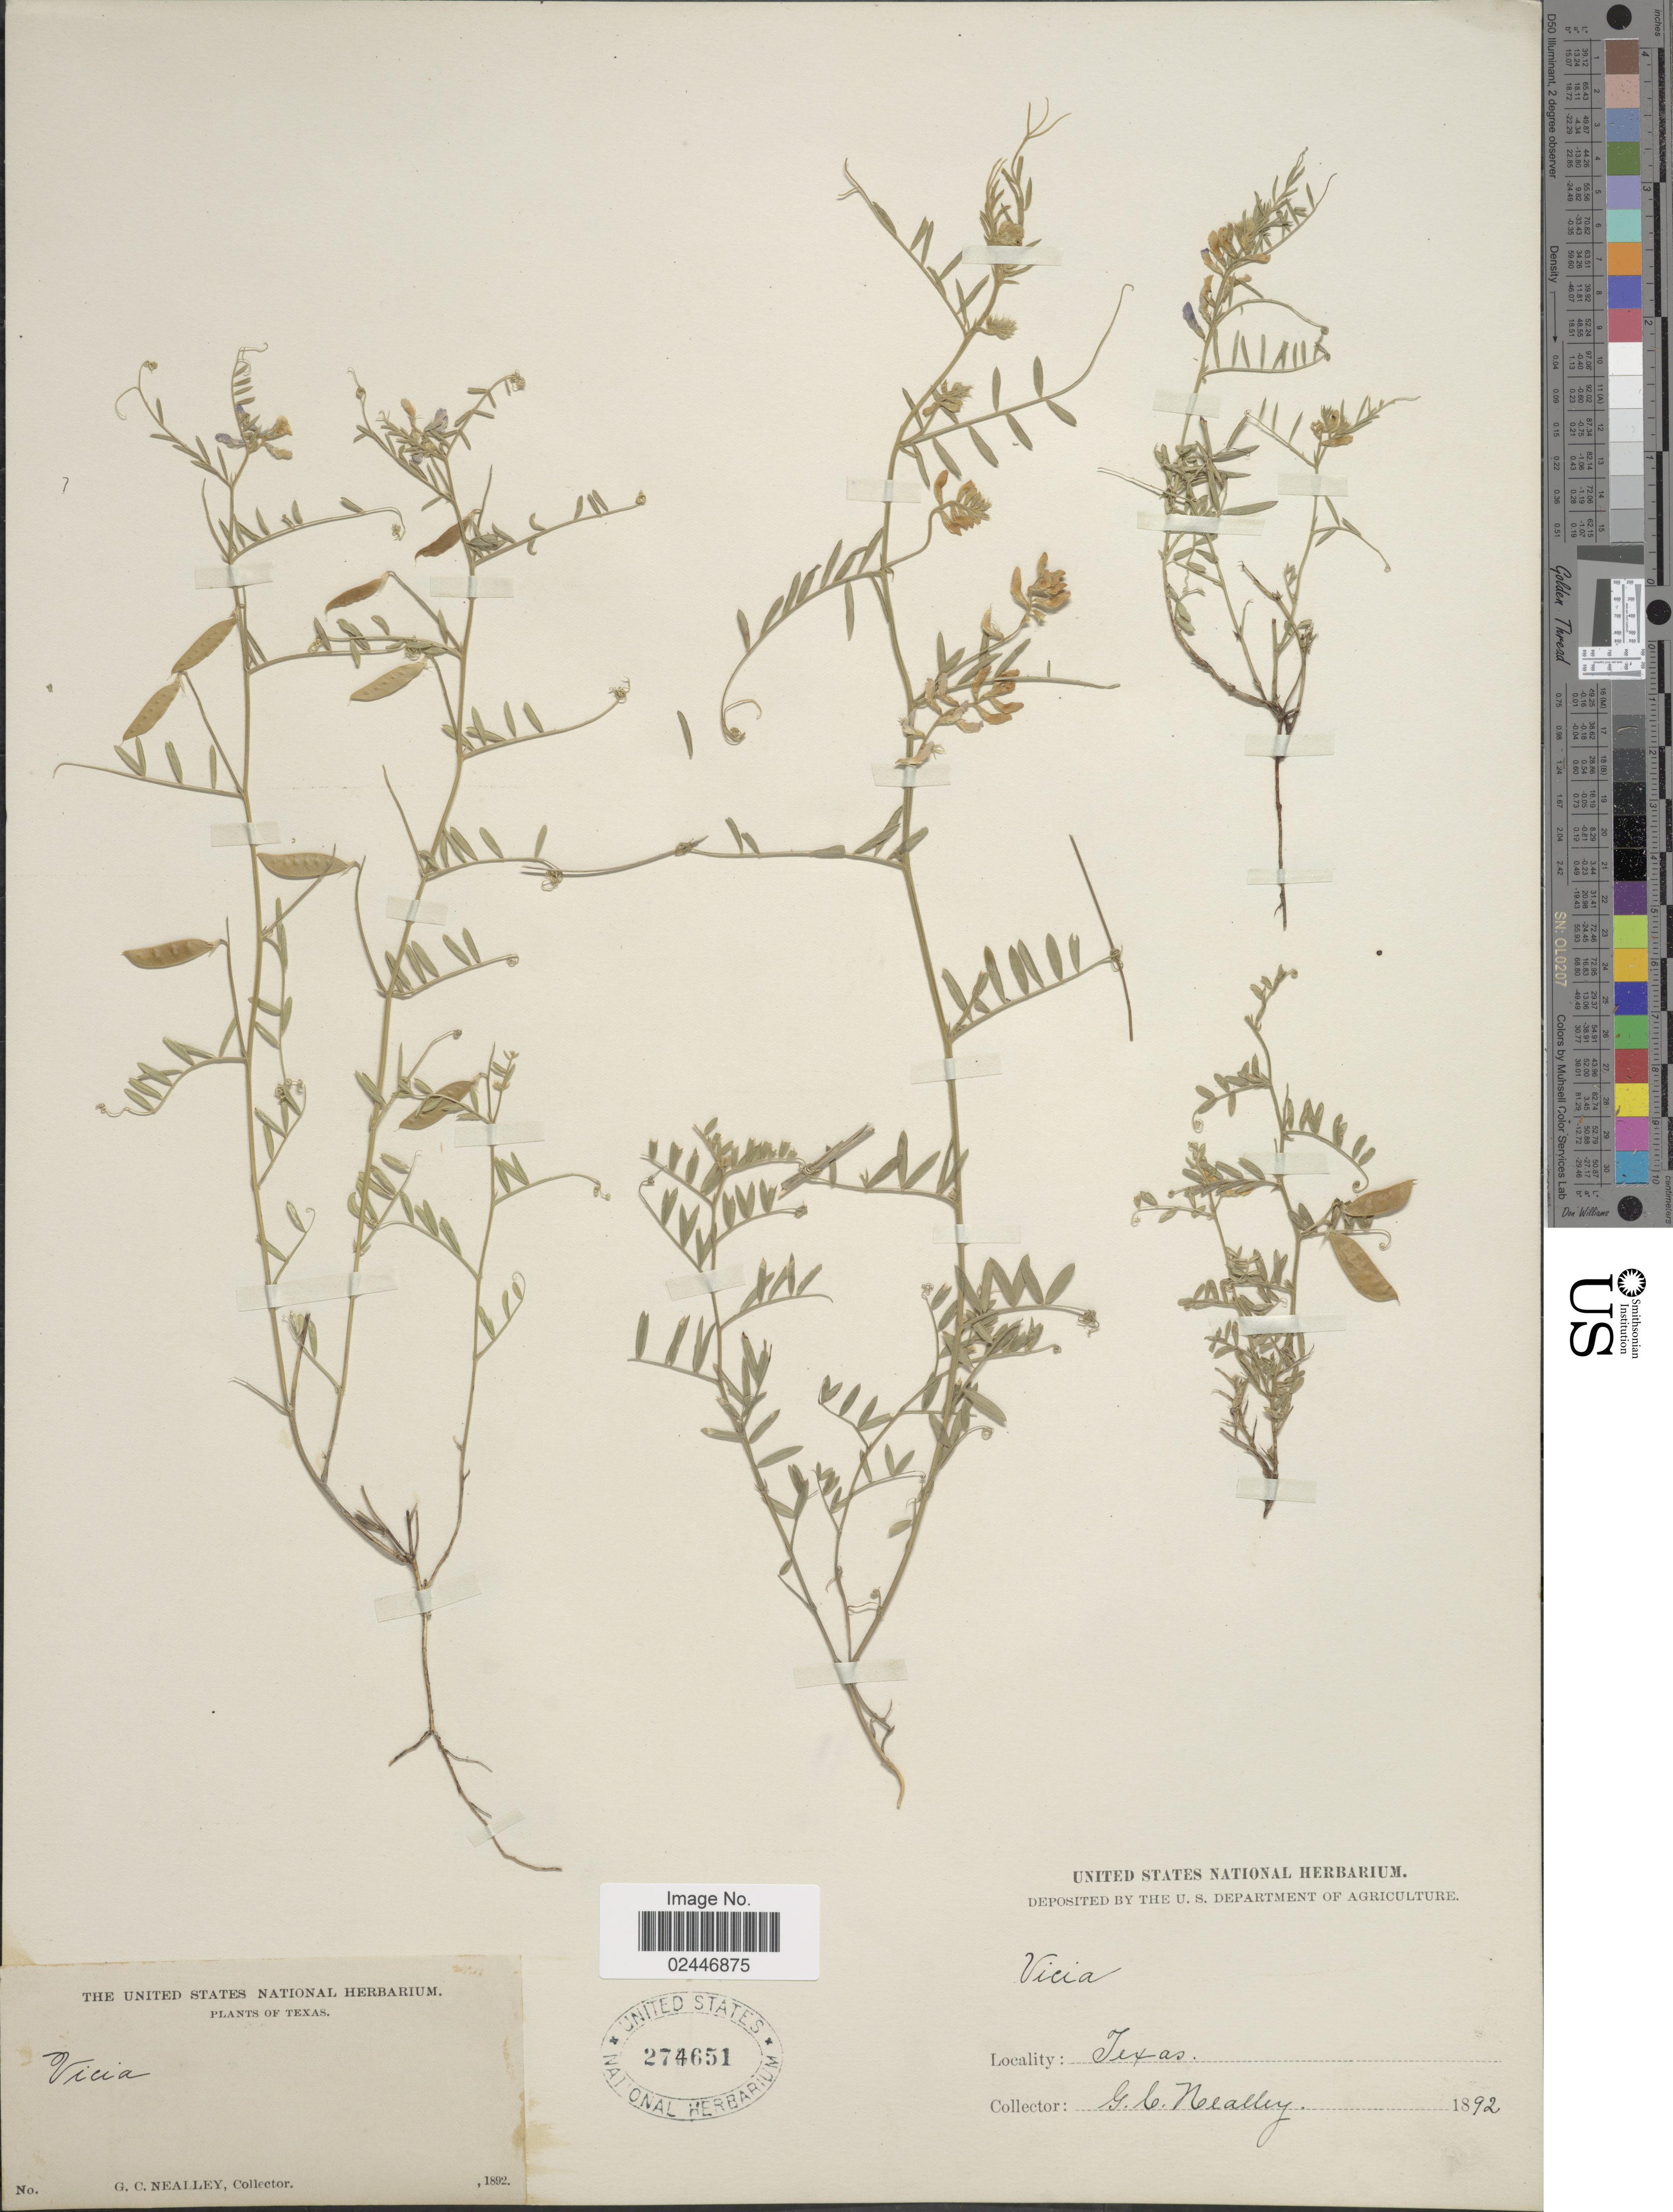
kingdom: Plantae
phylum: Tracheophyta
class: Magnoliopsida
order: Fabales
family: Fabaceae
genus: Vicia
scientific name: Vicia sp.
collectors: G. Neally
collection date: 1892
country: United States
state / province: Texas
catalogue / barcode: US 274651